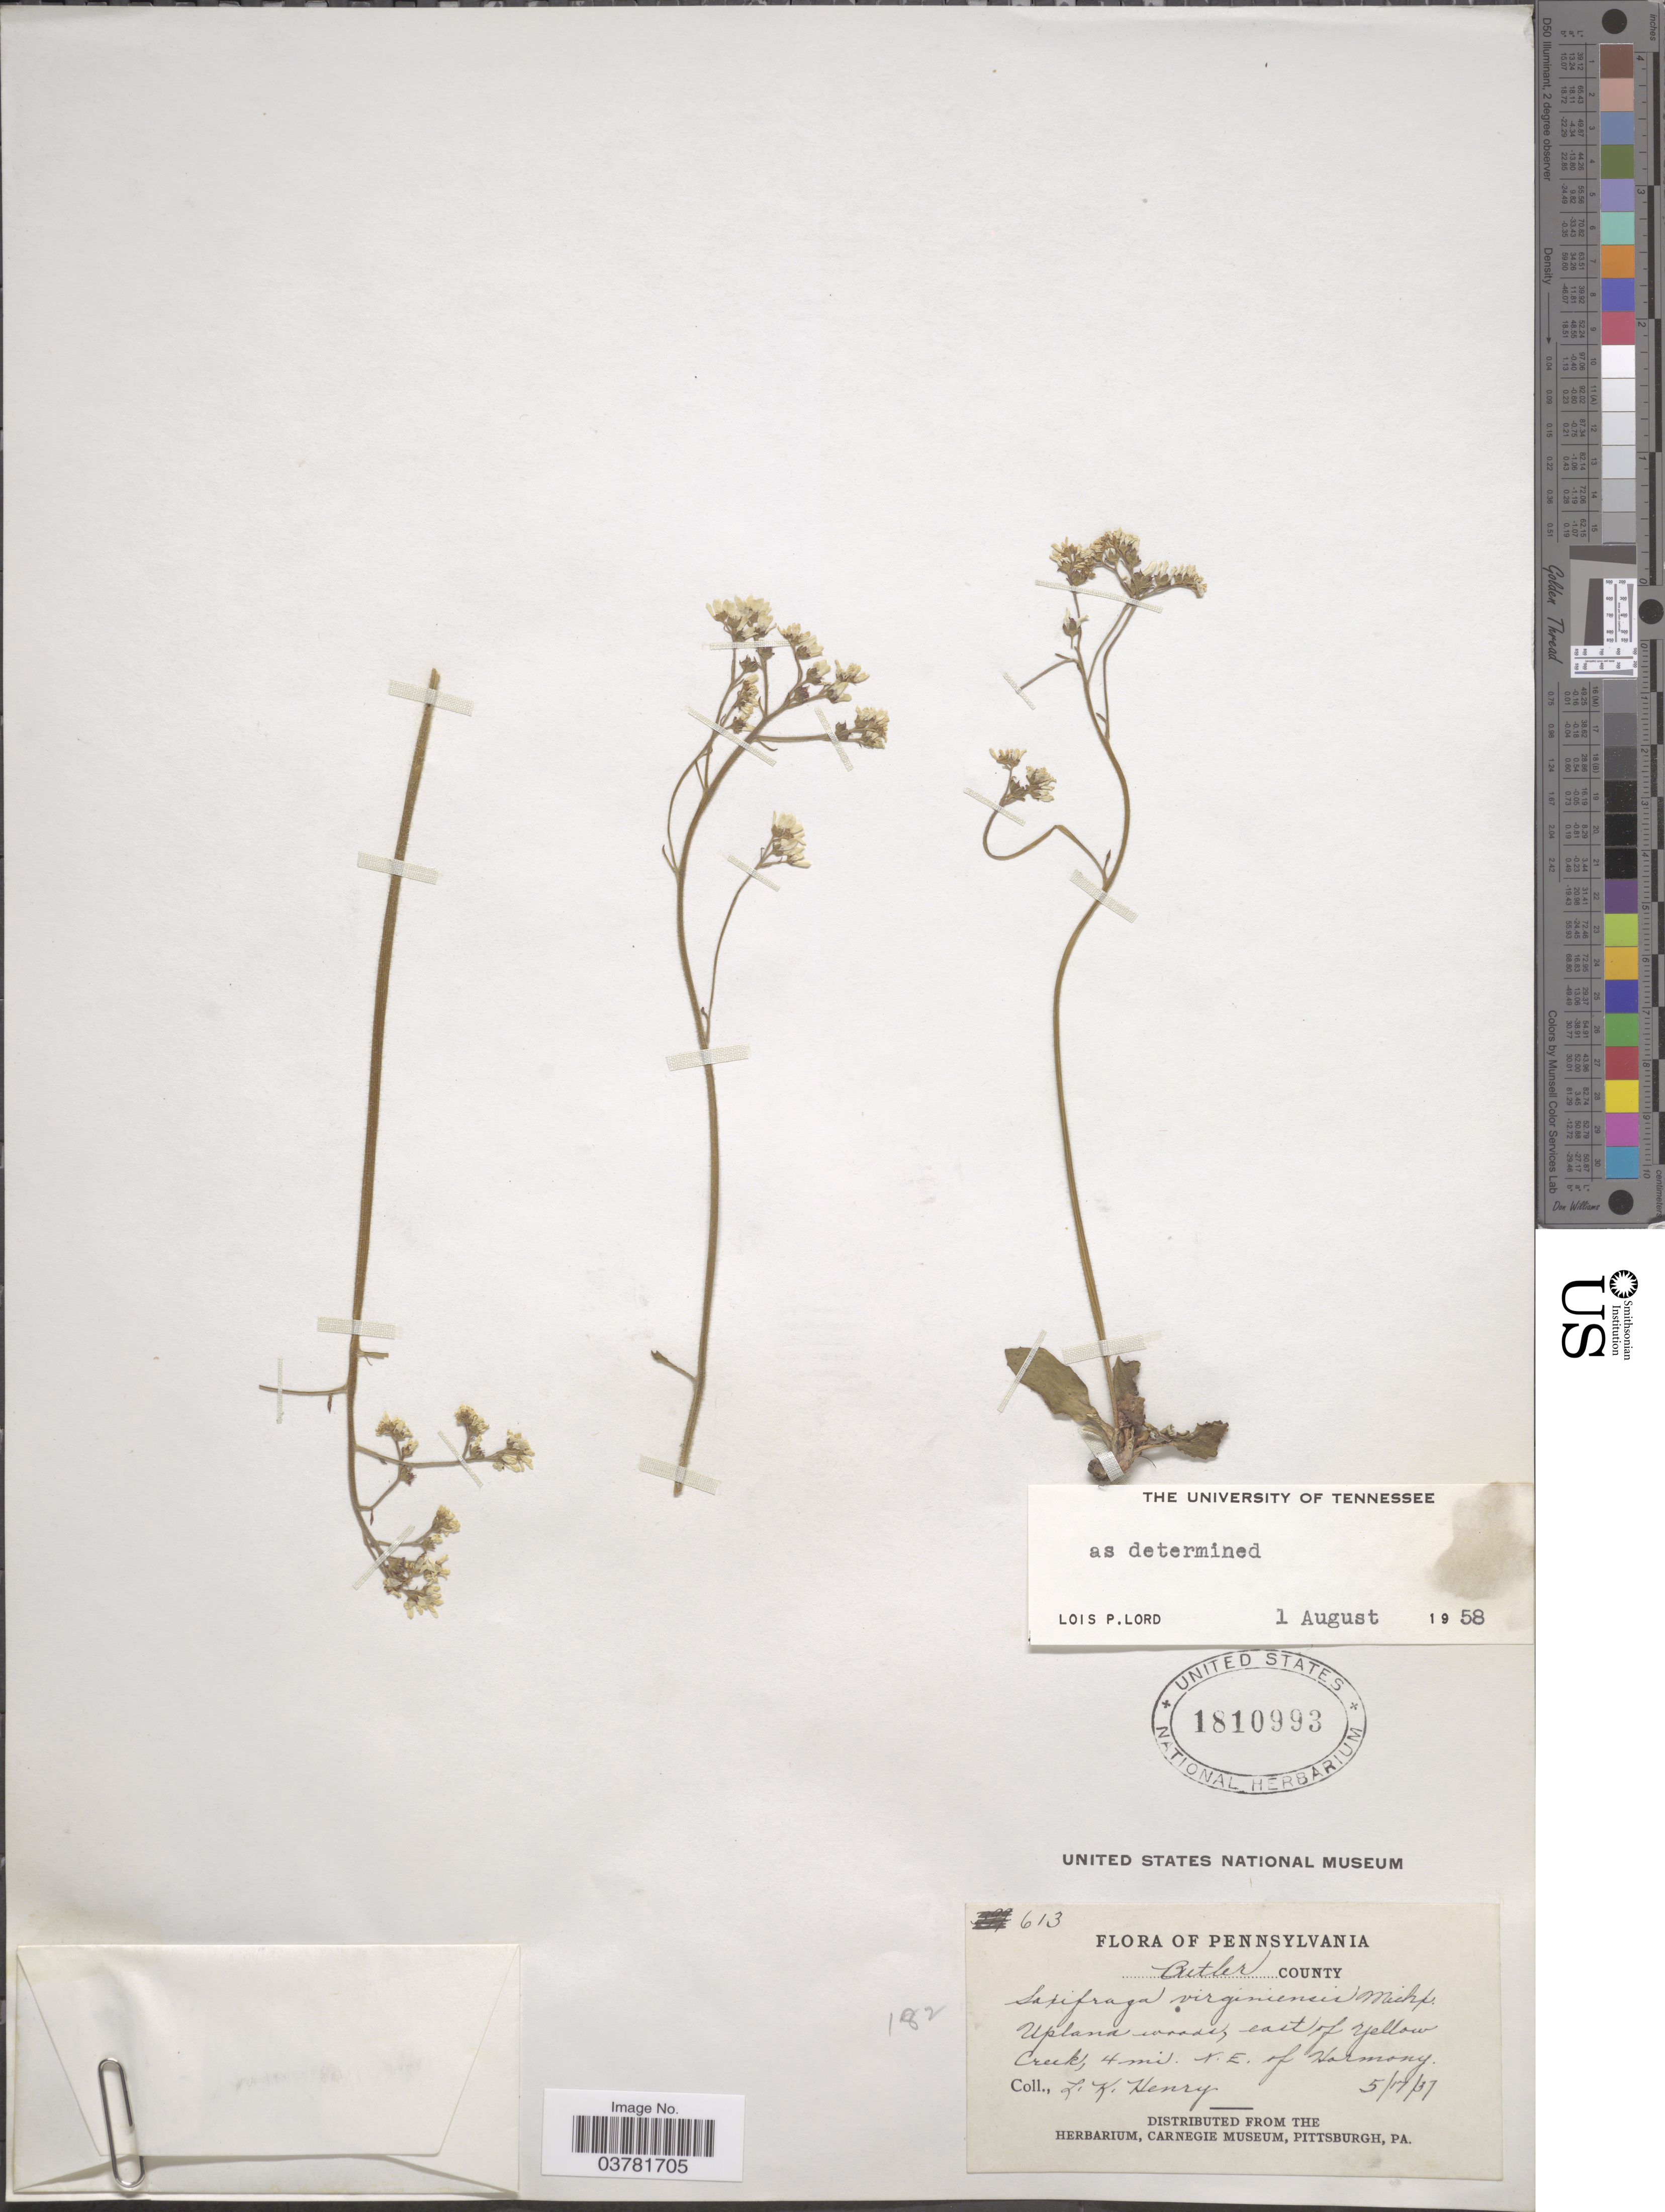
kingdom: Plantae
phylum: Tracheophyta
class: Magnoliopsida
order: Saxifragales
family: Saxifragaceae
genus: Micranthes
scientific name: Micranthes virginiensis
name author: (Michx.) Small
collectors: L. K. Henry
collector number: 613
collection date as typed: Transcribed d/m/y: 17/5/37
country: United States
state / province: Pennsylvania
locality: Butler County. Upland woods, east of Yellow Creek, 4 mi. N.E. of Harmony.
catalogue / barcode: US 1810993